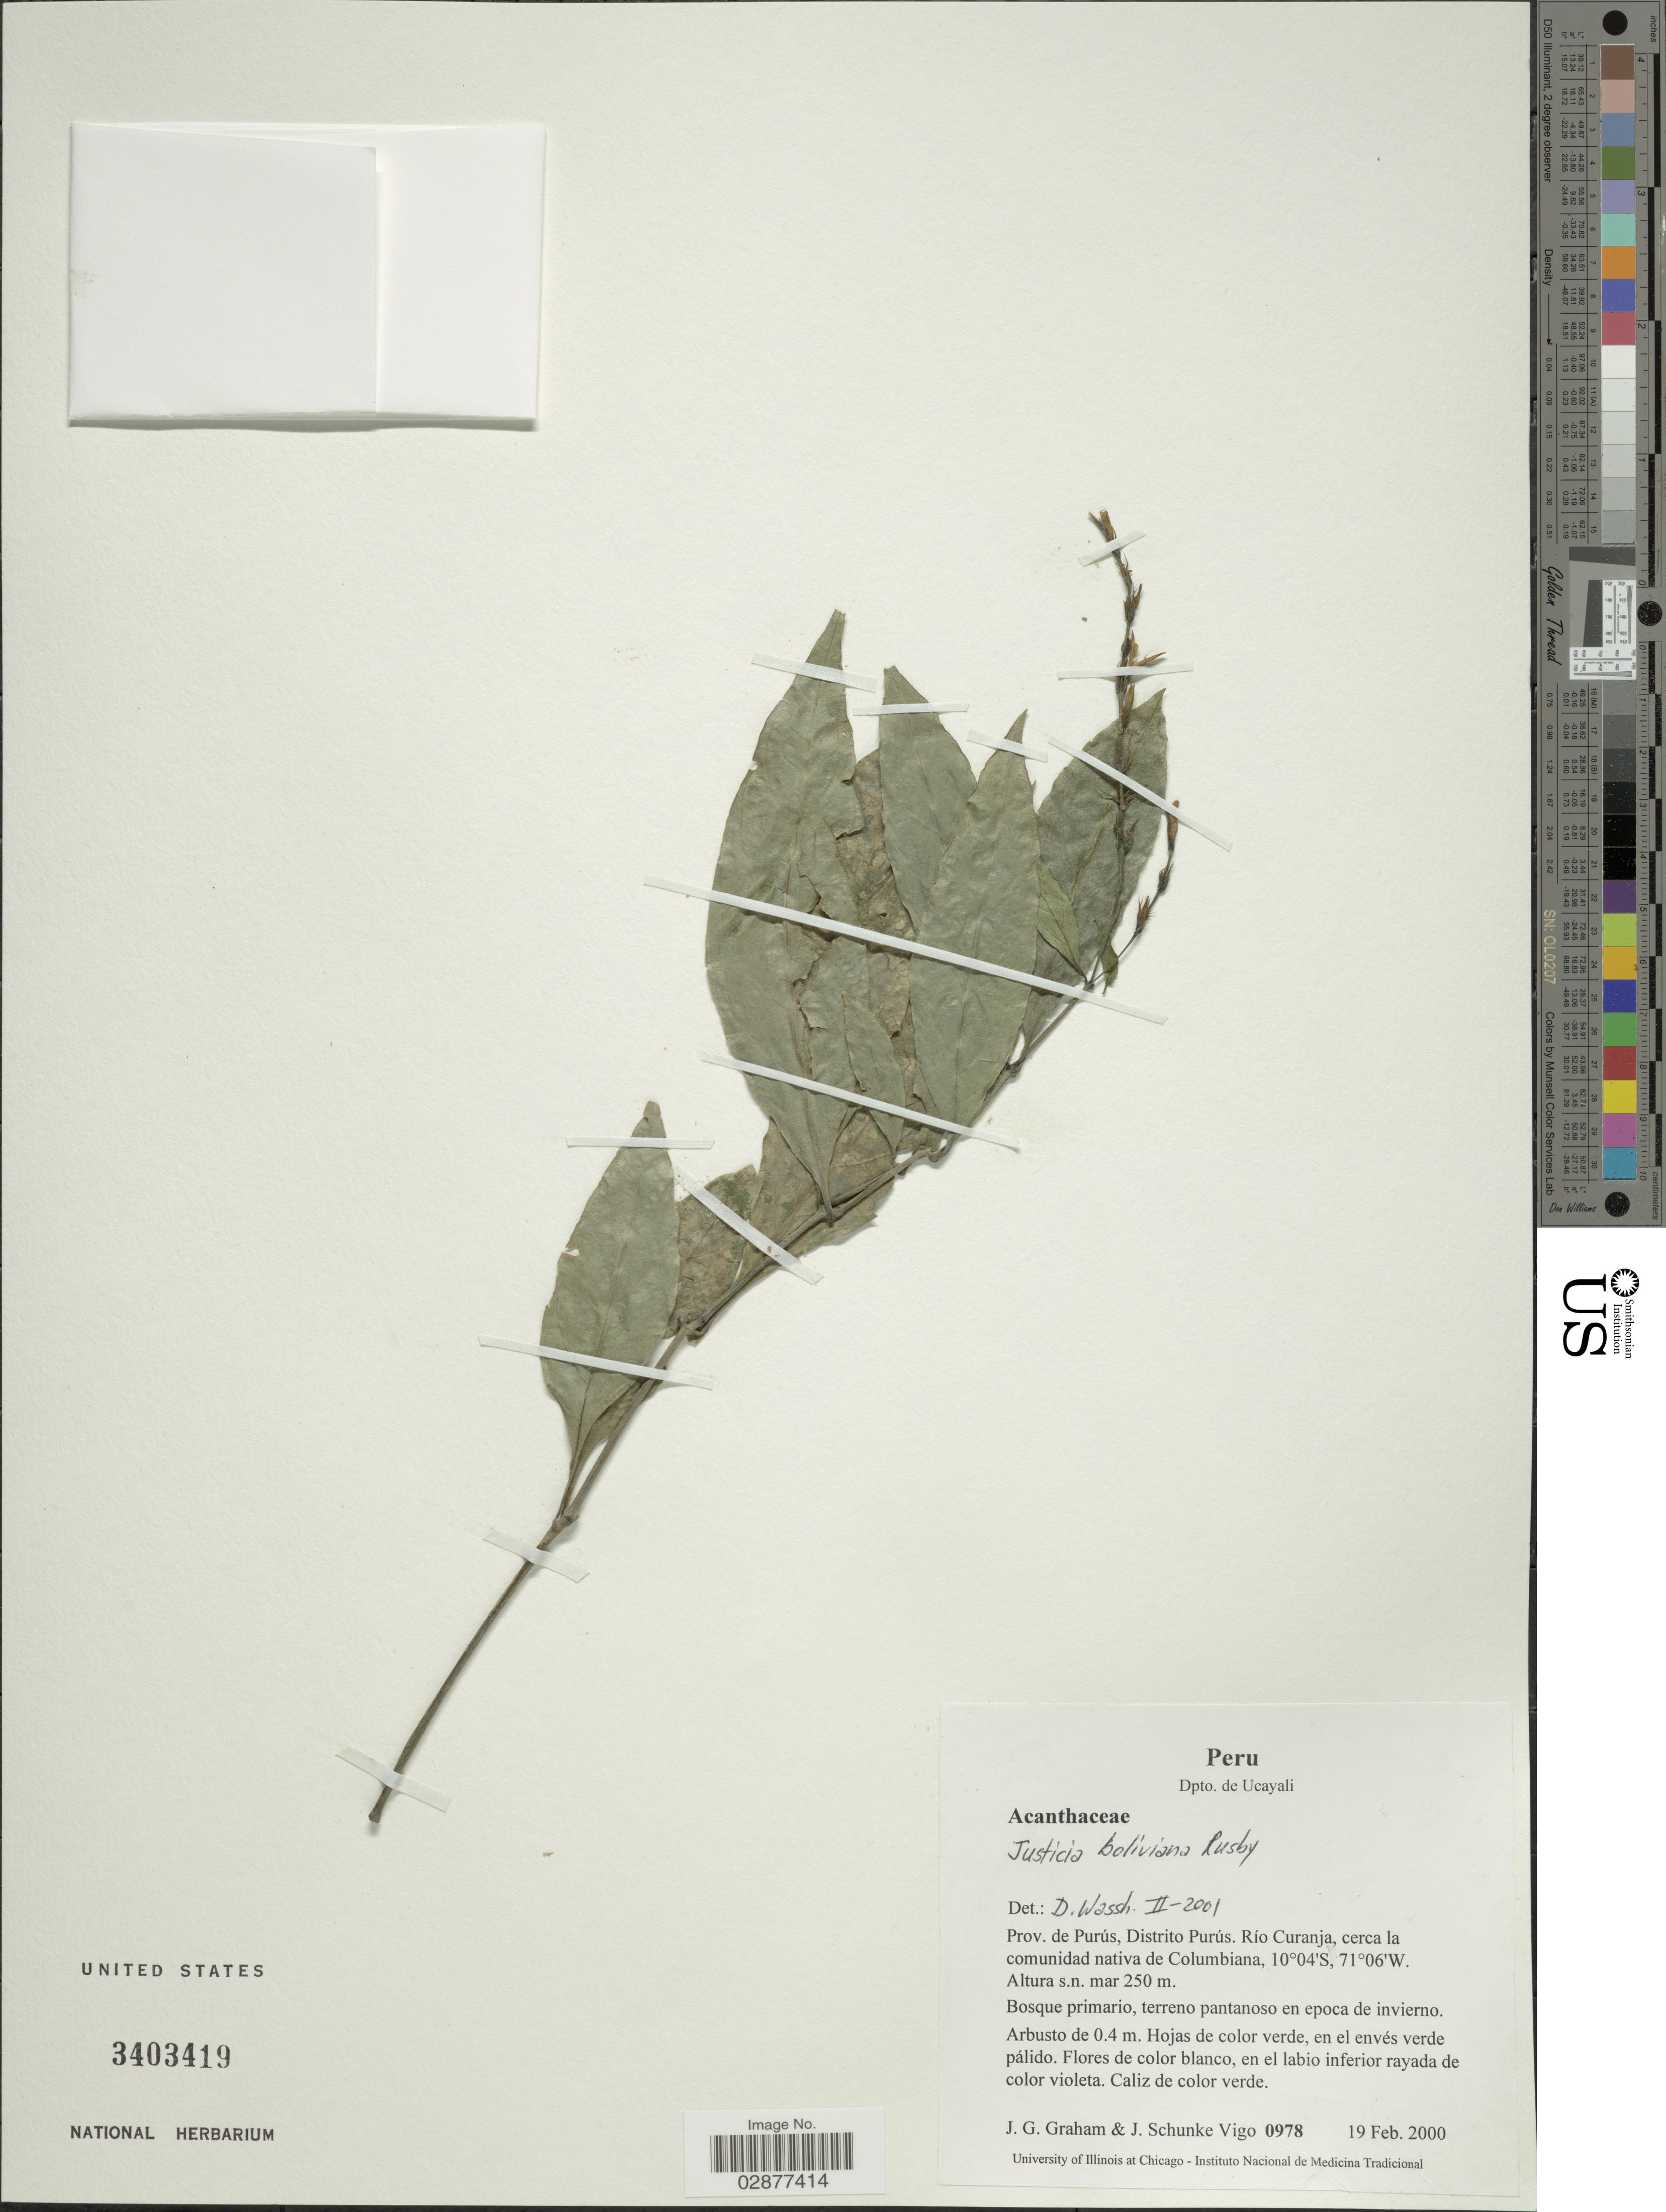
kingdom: Plantae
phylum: Tracheophyta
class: Magnoliopsida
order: Lamiales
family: Acanthaceae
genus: Justicia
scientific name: Justicia boliviana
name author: Rusby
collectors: J. Graham & J. Schunke Vigo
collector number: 0978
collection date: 2000-02-19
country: Peru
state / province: Ucayali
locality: Prov. de Purús, Distrito Purús. Rio Curanja, cerca la comunidad nativa de Columbiana.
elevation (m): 250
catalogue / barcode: US 3403419